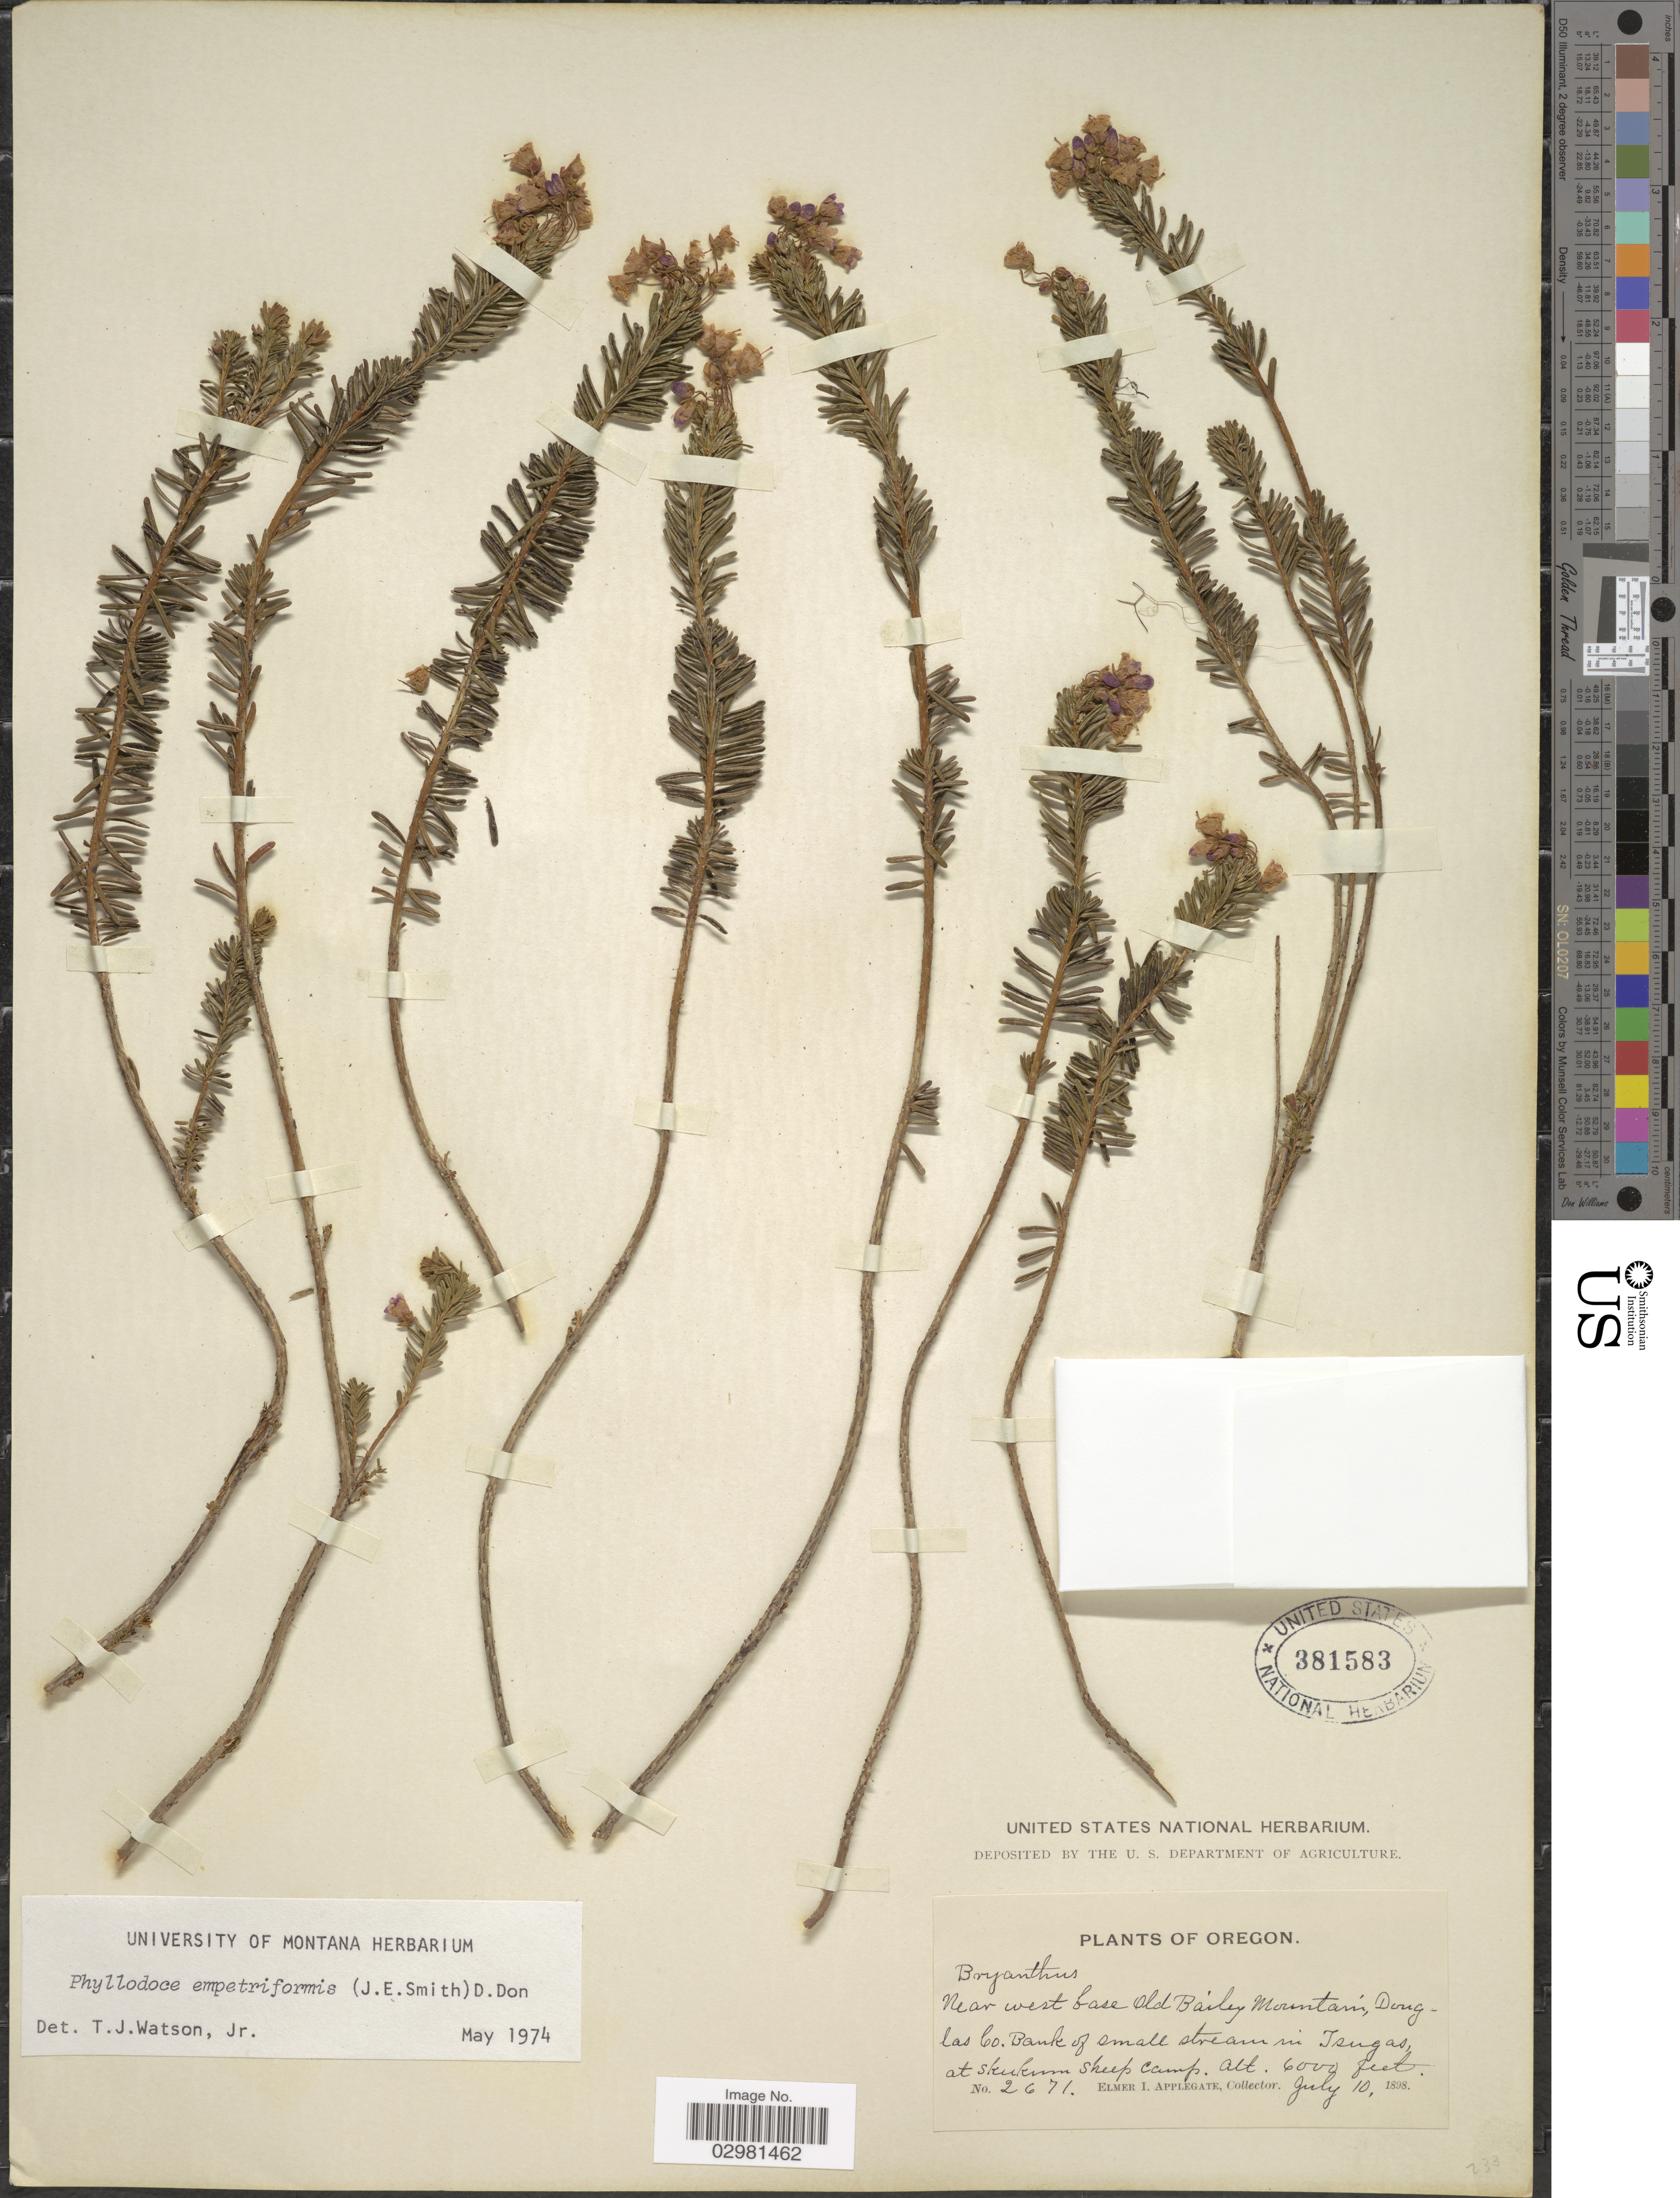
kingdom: Plantae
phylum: Tracheophyta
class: Magnoliopsida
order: Ericales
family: Ericaceae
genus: Phyllodoce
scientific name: Phyllodoce empetiformis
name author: (Small) D. Don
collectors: E. I. Applegate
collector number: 2671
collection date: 1898-07-10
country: United States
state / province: Oregon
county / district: Douglas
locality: Near west base Old Bailey Mountains, Douglas Co., Bank of small stream in Isugas, at Skukum sheep camp.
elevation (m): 1829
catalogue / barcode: US 381583